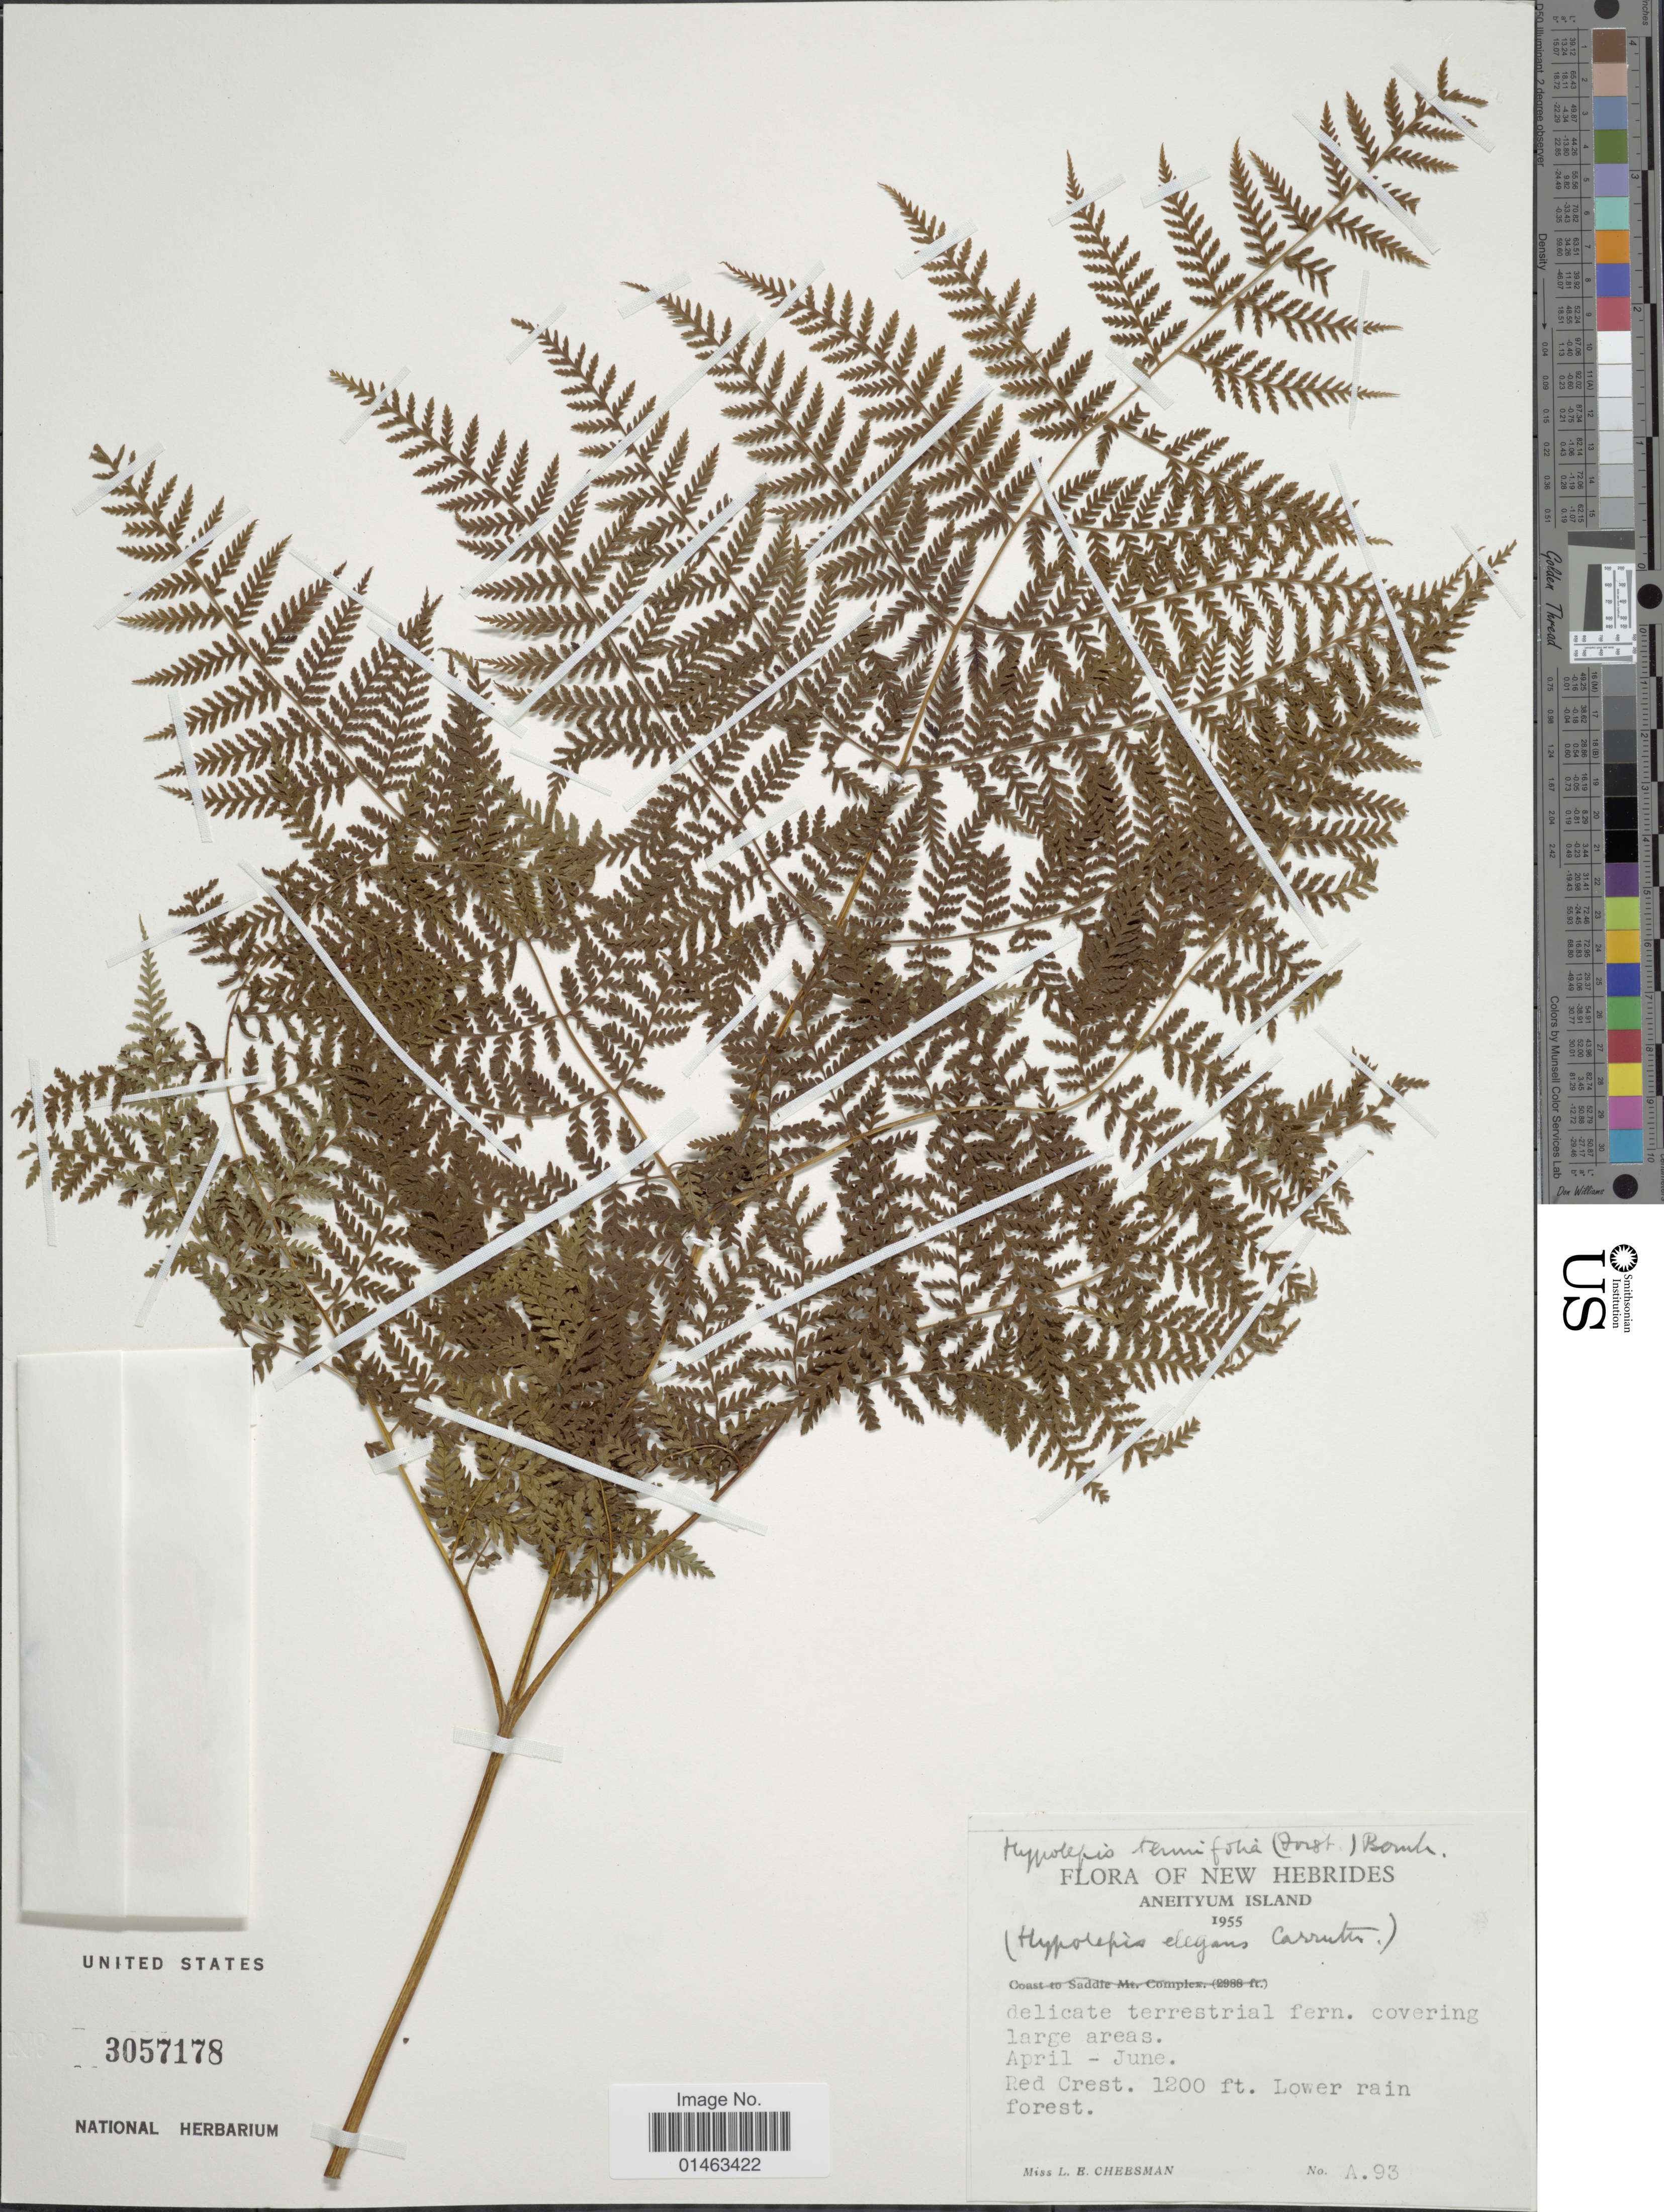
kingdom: Plantae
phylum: Tracheophyta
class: Polypodiopsida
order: Polypodiales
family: Dennstaedtiaceae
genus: Hypolepis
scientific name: Hypolepis tenuifolia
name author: (G. Forst.) Bernh.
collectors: L. E. Cheesman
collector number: A 93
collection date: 1955-04/1955-06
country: Vanuatu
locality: New Hebrides. Aneityum Island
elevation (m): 366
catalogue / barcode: US 3057178